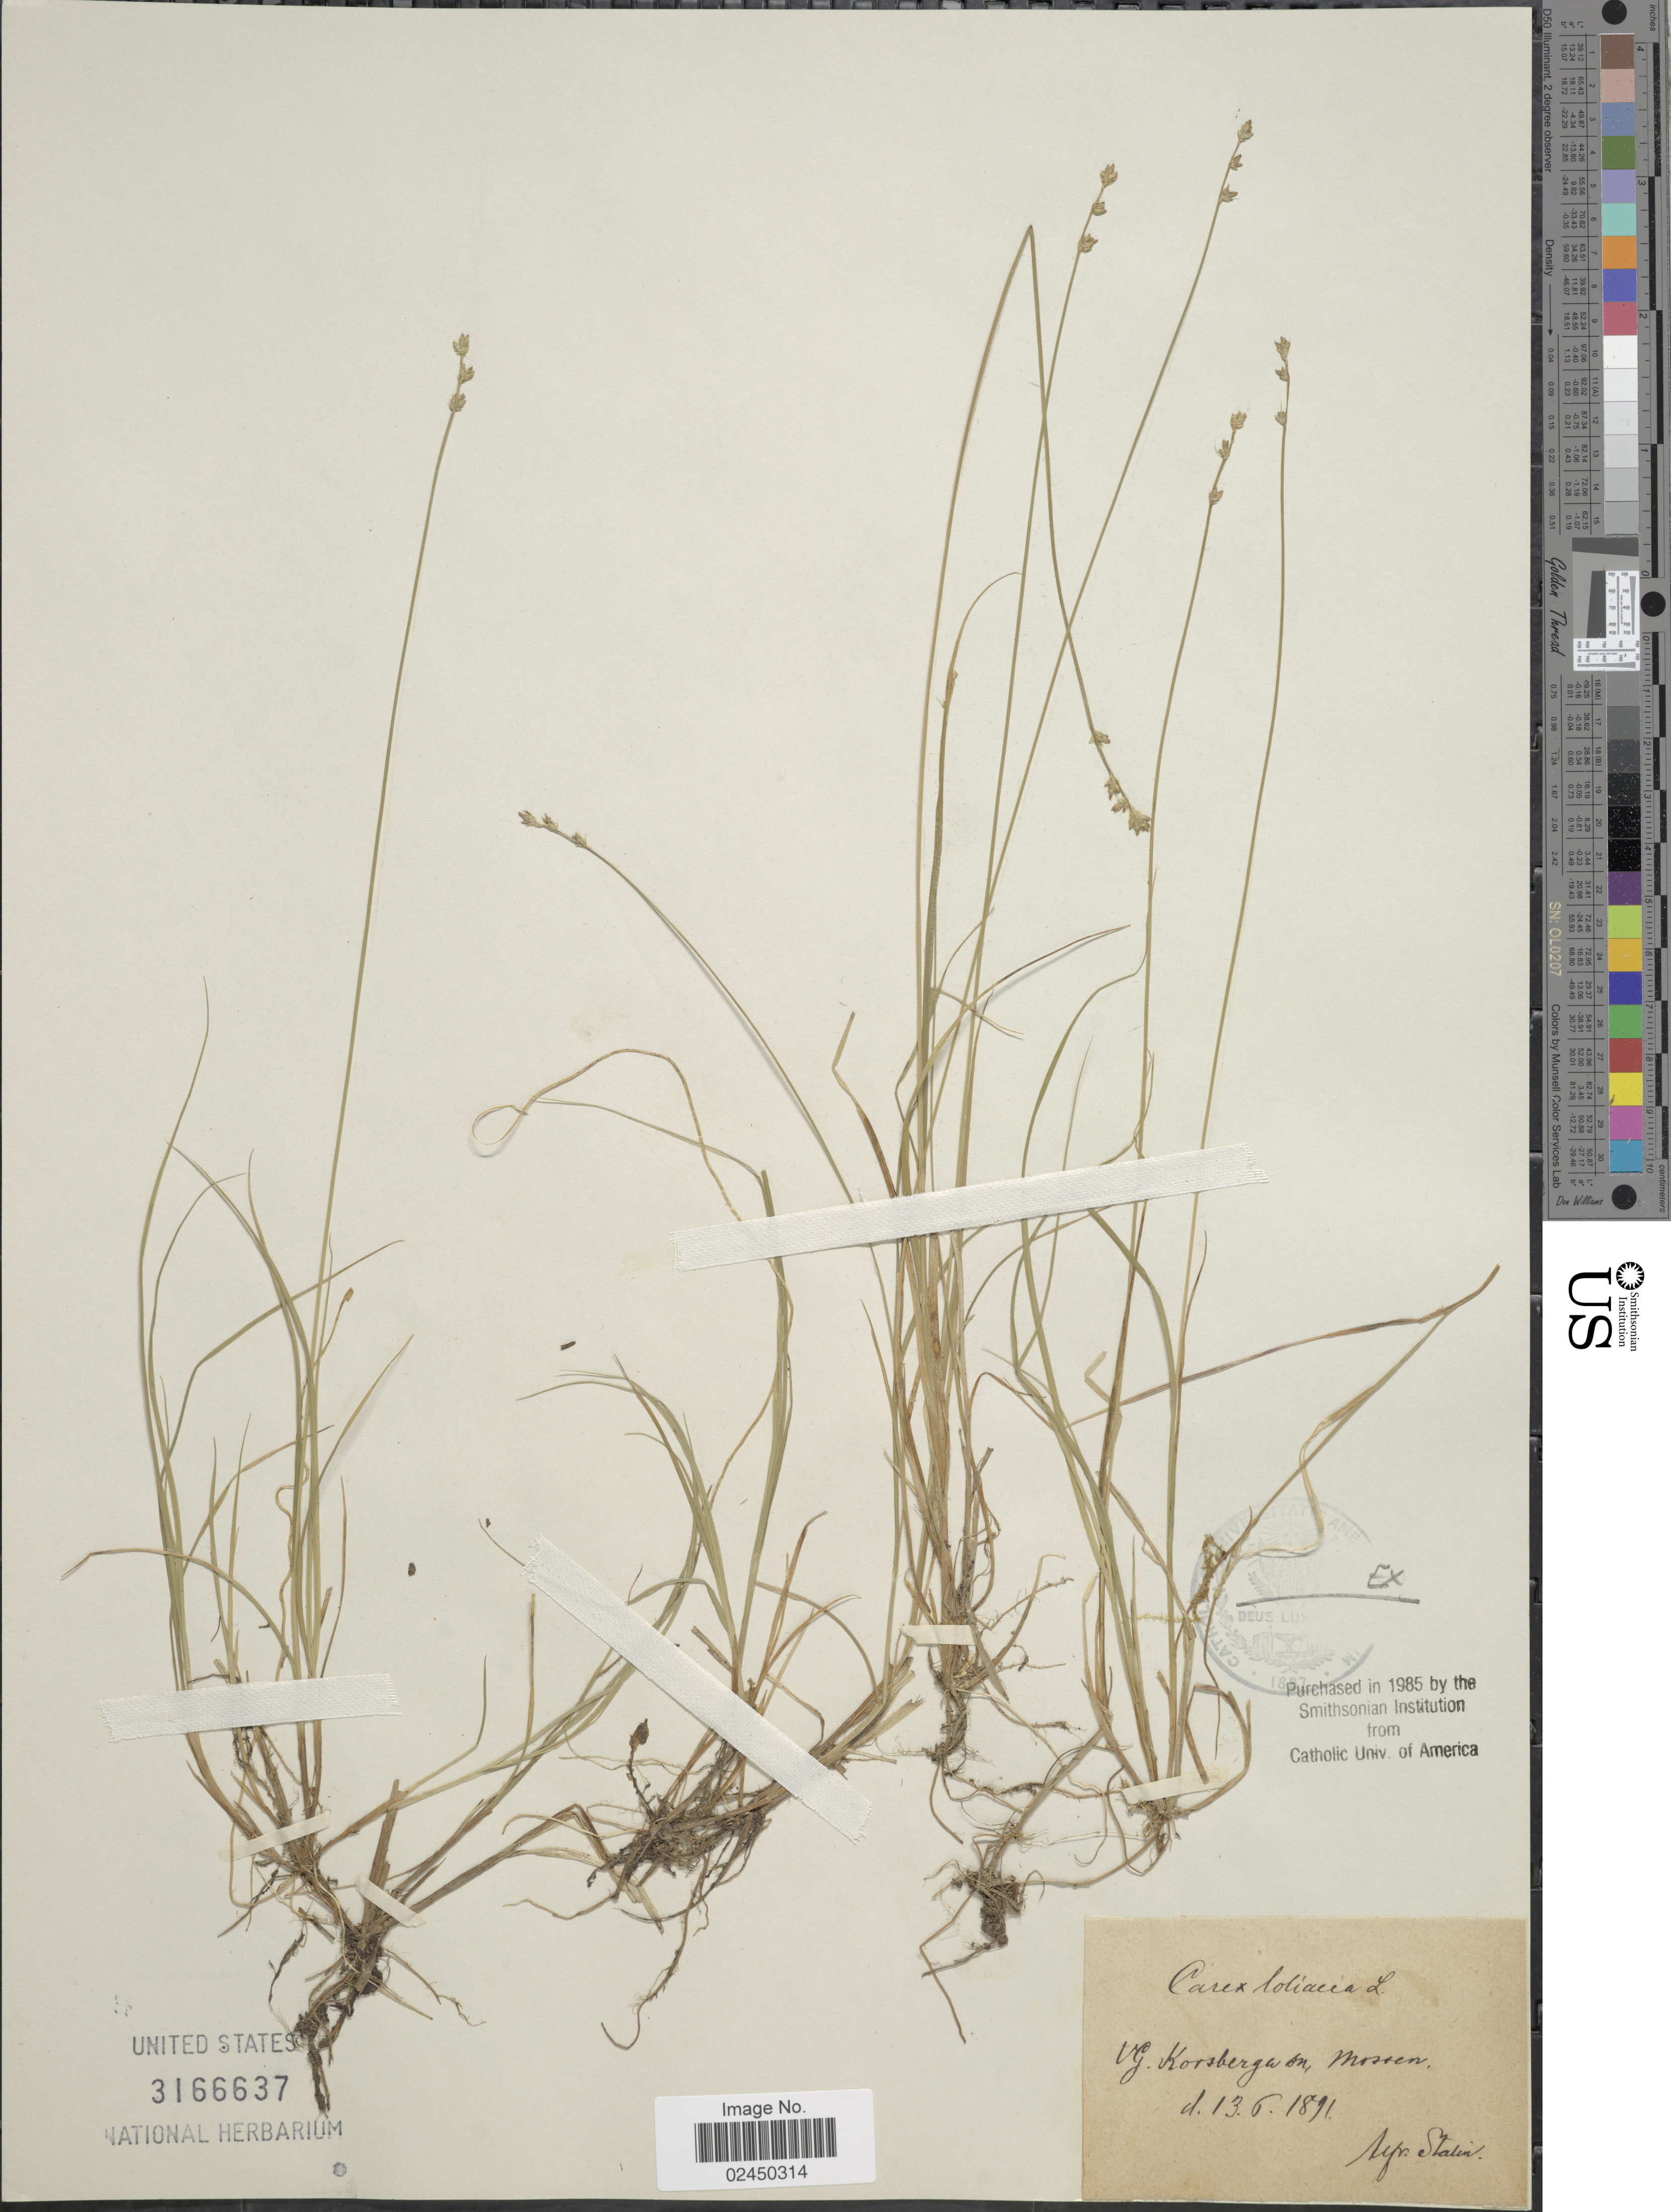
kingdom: Plantae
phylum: Tracheophyta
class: Liliopsida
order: Poales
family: Cyperaceae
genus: Carex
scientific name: Carex loliacea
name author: L.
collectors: Stalin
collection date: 1891-06-13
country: Sweden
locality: VG, Korsberga sn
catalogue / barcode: US 3166637